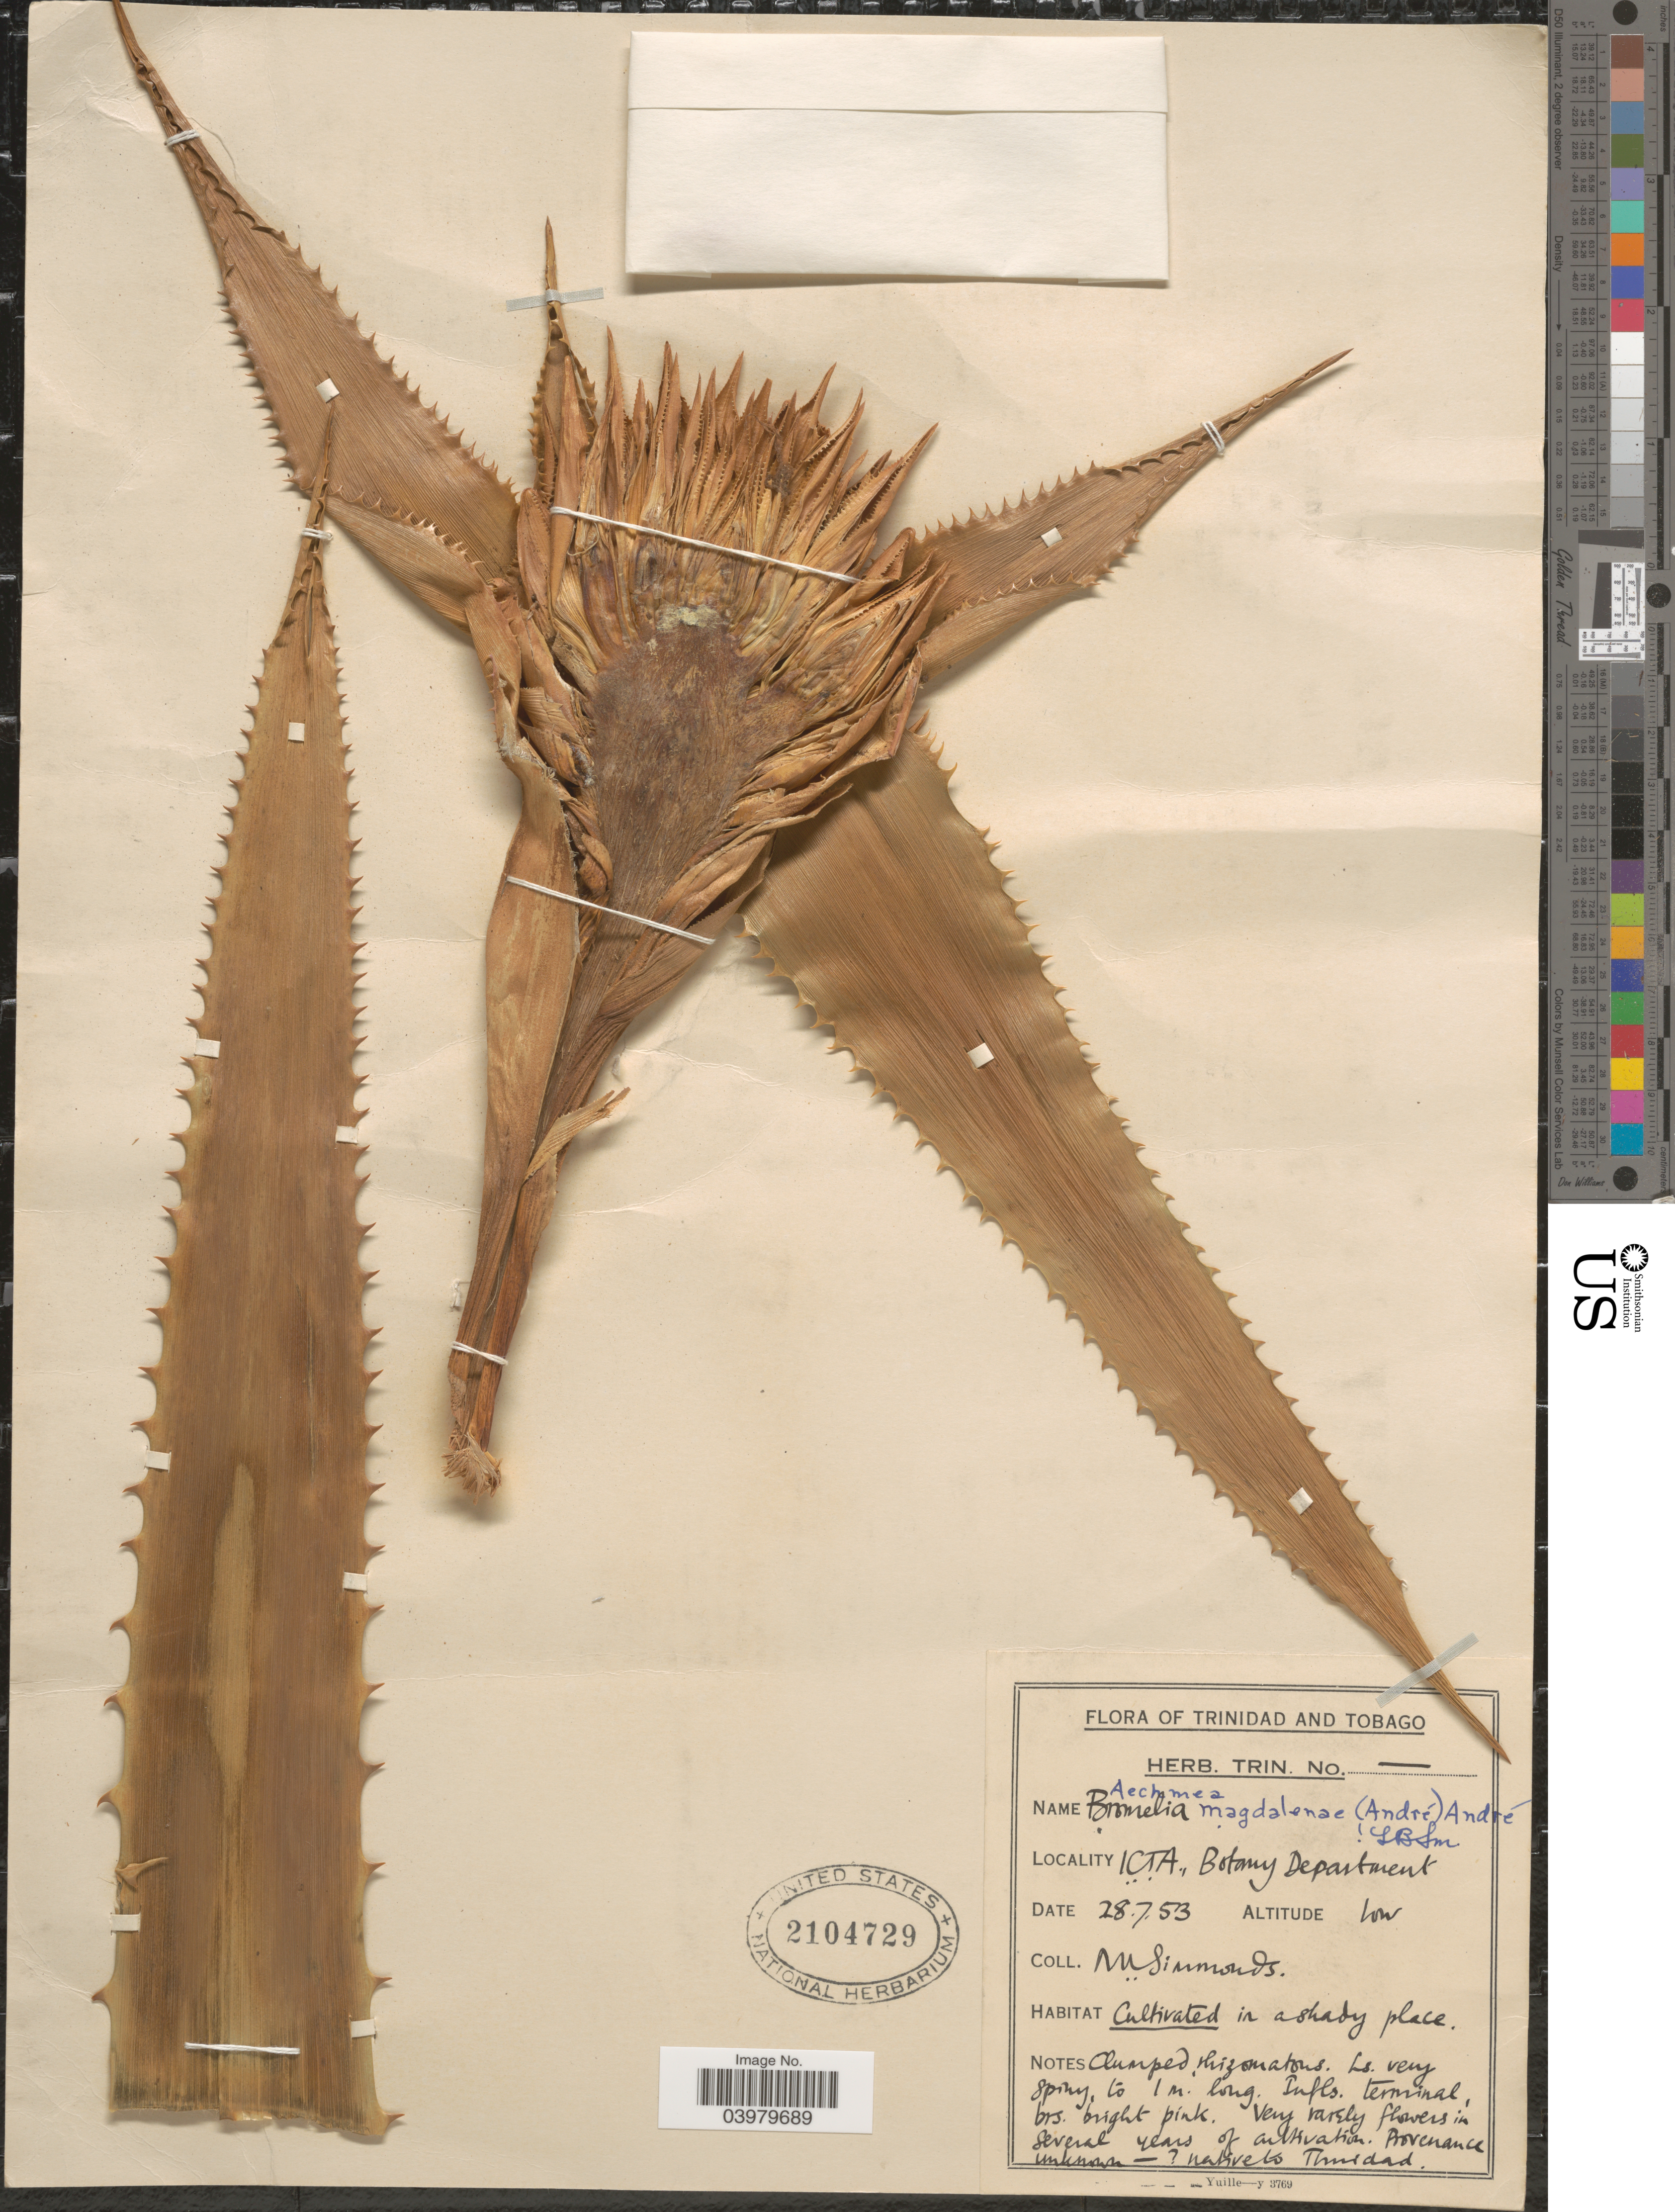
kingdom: Plantae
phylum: Tracheophyta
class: Liliopsida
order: Poales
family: Bromeliaceae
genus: Aechmea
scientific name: Aechmea magdalenae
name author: (André) André ex Baker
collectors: N. W. Simmonds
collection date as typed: Transcribed d/m/y: 28/7/53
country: Trinidad and Tobago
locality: ICTA., Botany Department.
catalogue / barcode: US 2104729